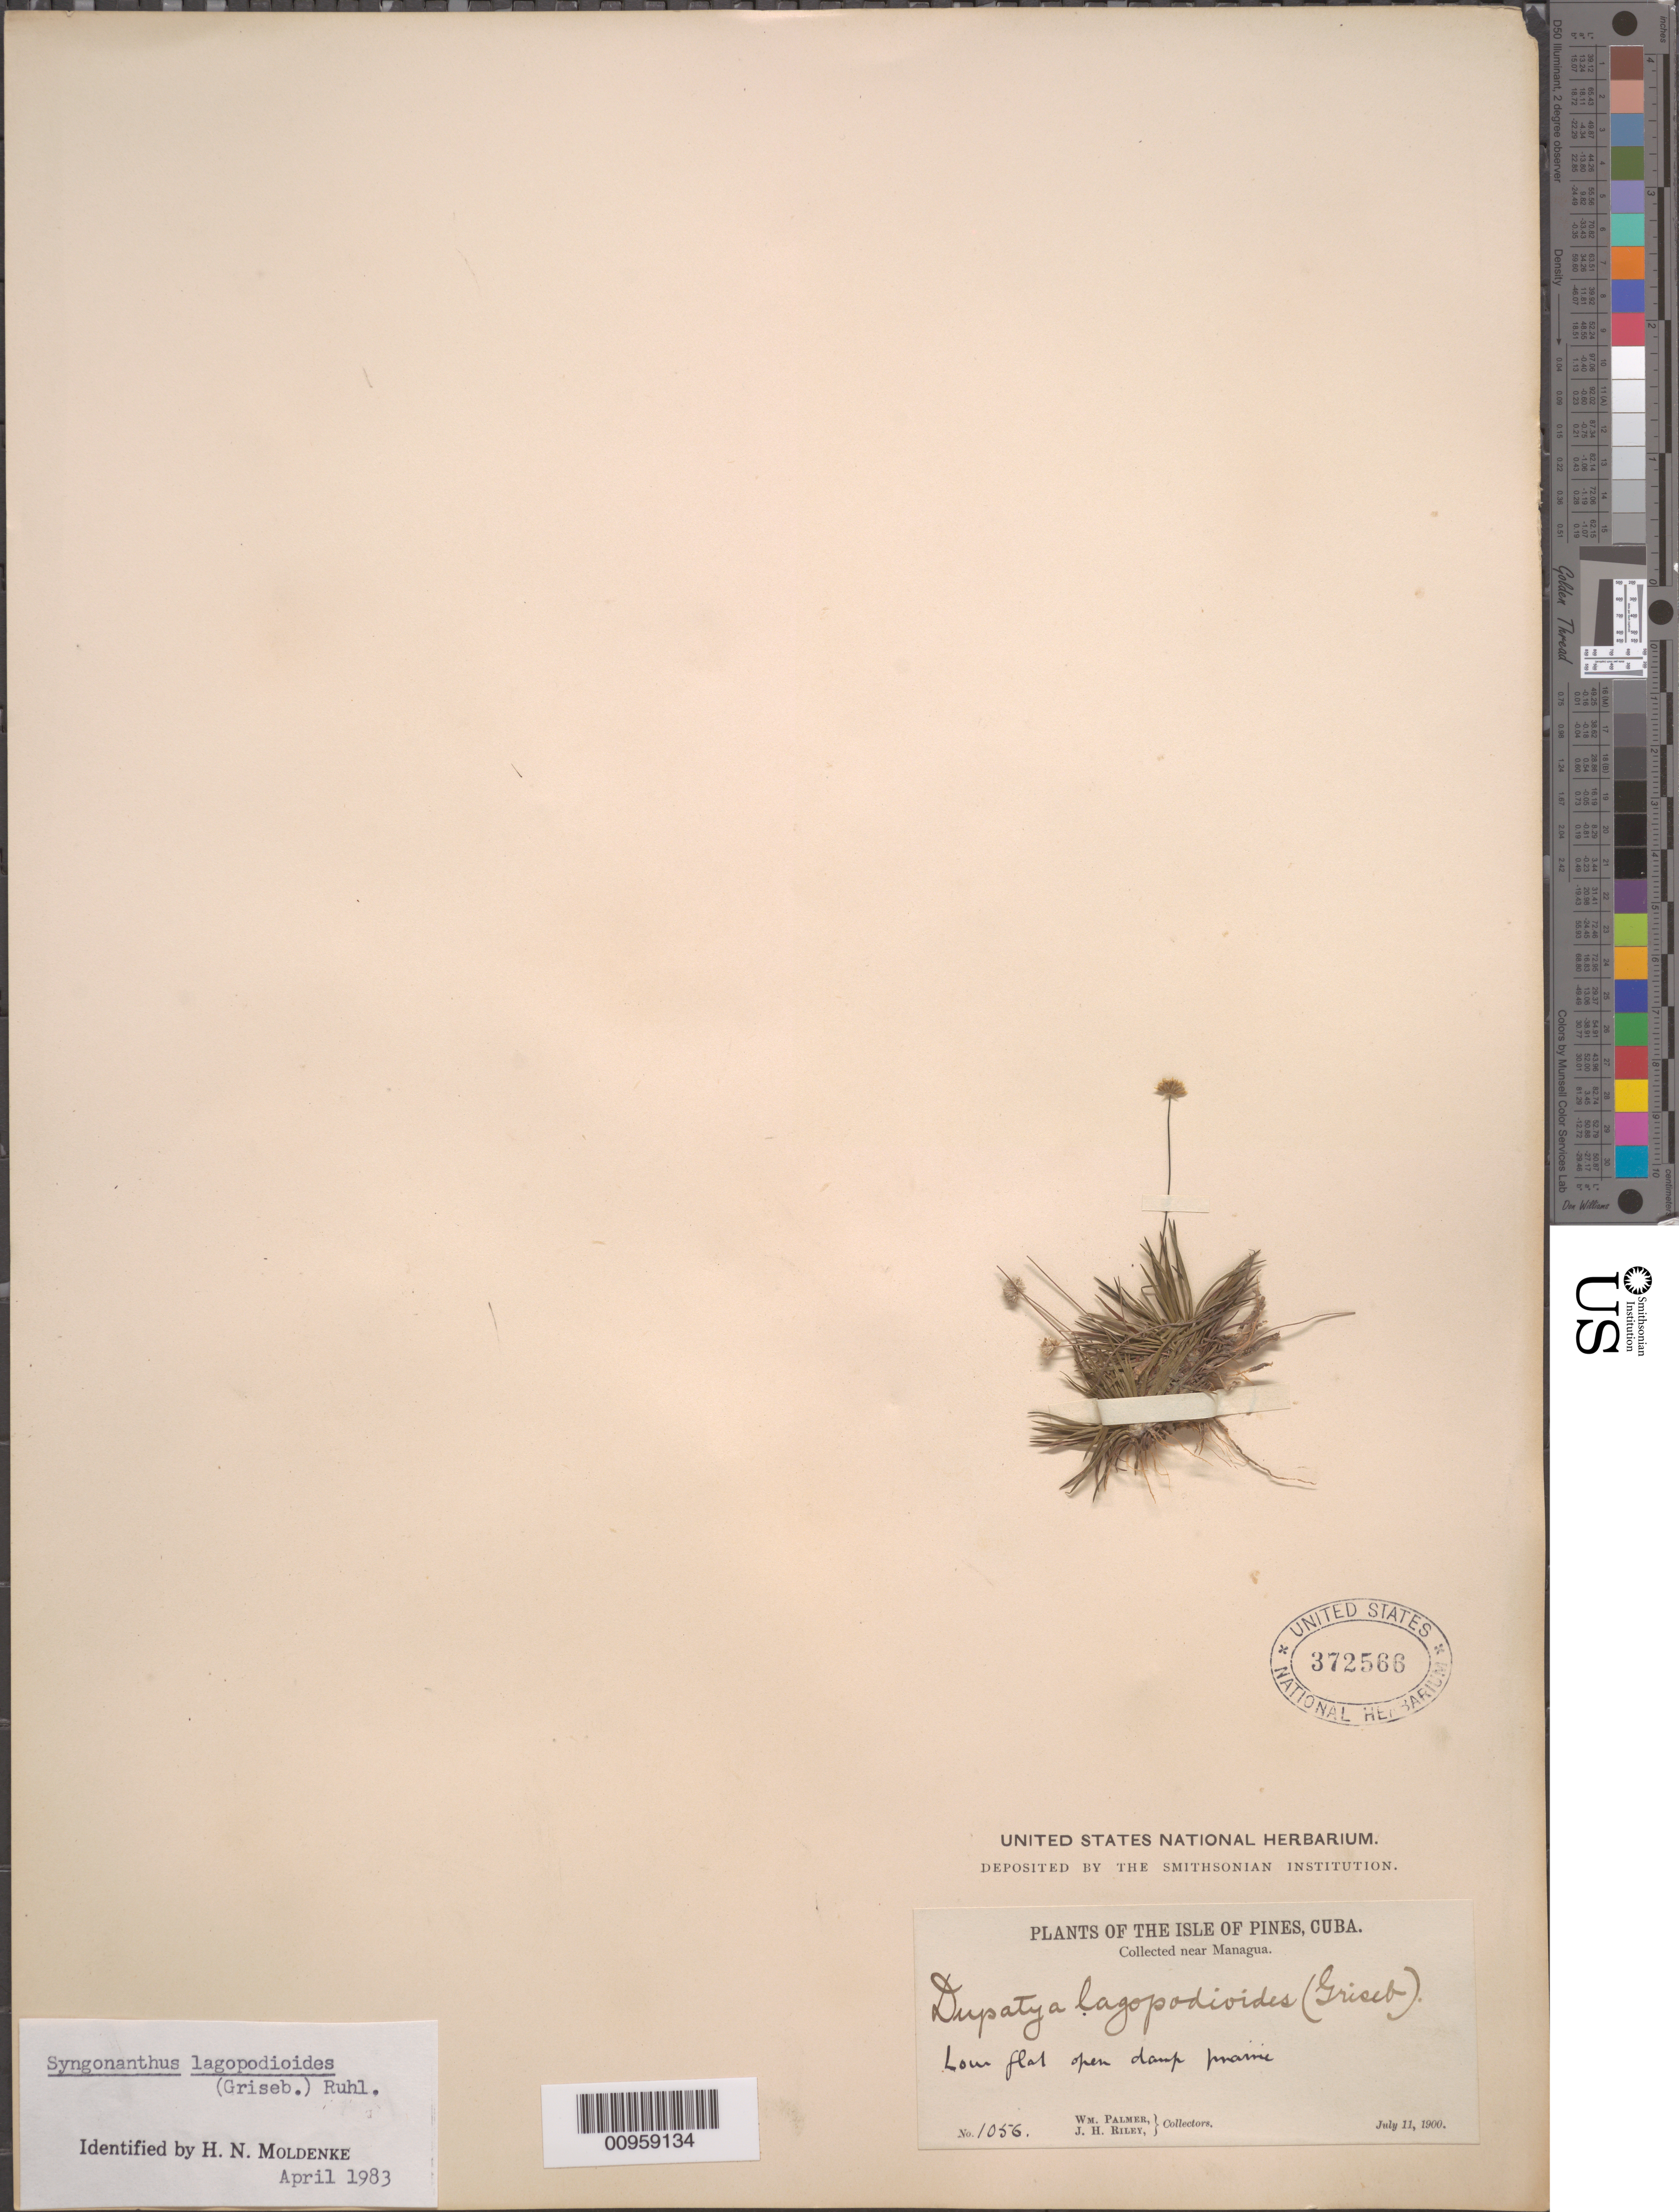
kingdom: Plantae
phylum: Tracheophyta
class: Liliopsida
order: Poales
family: Eriocaulaceae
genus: Syngonanthus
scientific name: Syngonanthus lagopodioides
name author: (Griseb.) Ruhland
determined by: Moldenke, H. N.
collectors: W. Palmer & J. H. Riley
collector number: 1056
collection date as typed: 11 Jul 1900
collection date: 1900-07-11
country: Cuba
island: Isla de la Juventud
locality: Isle of Pines, Near Managua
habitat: Low flat open damp prairie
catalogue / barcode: US 372566